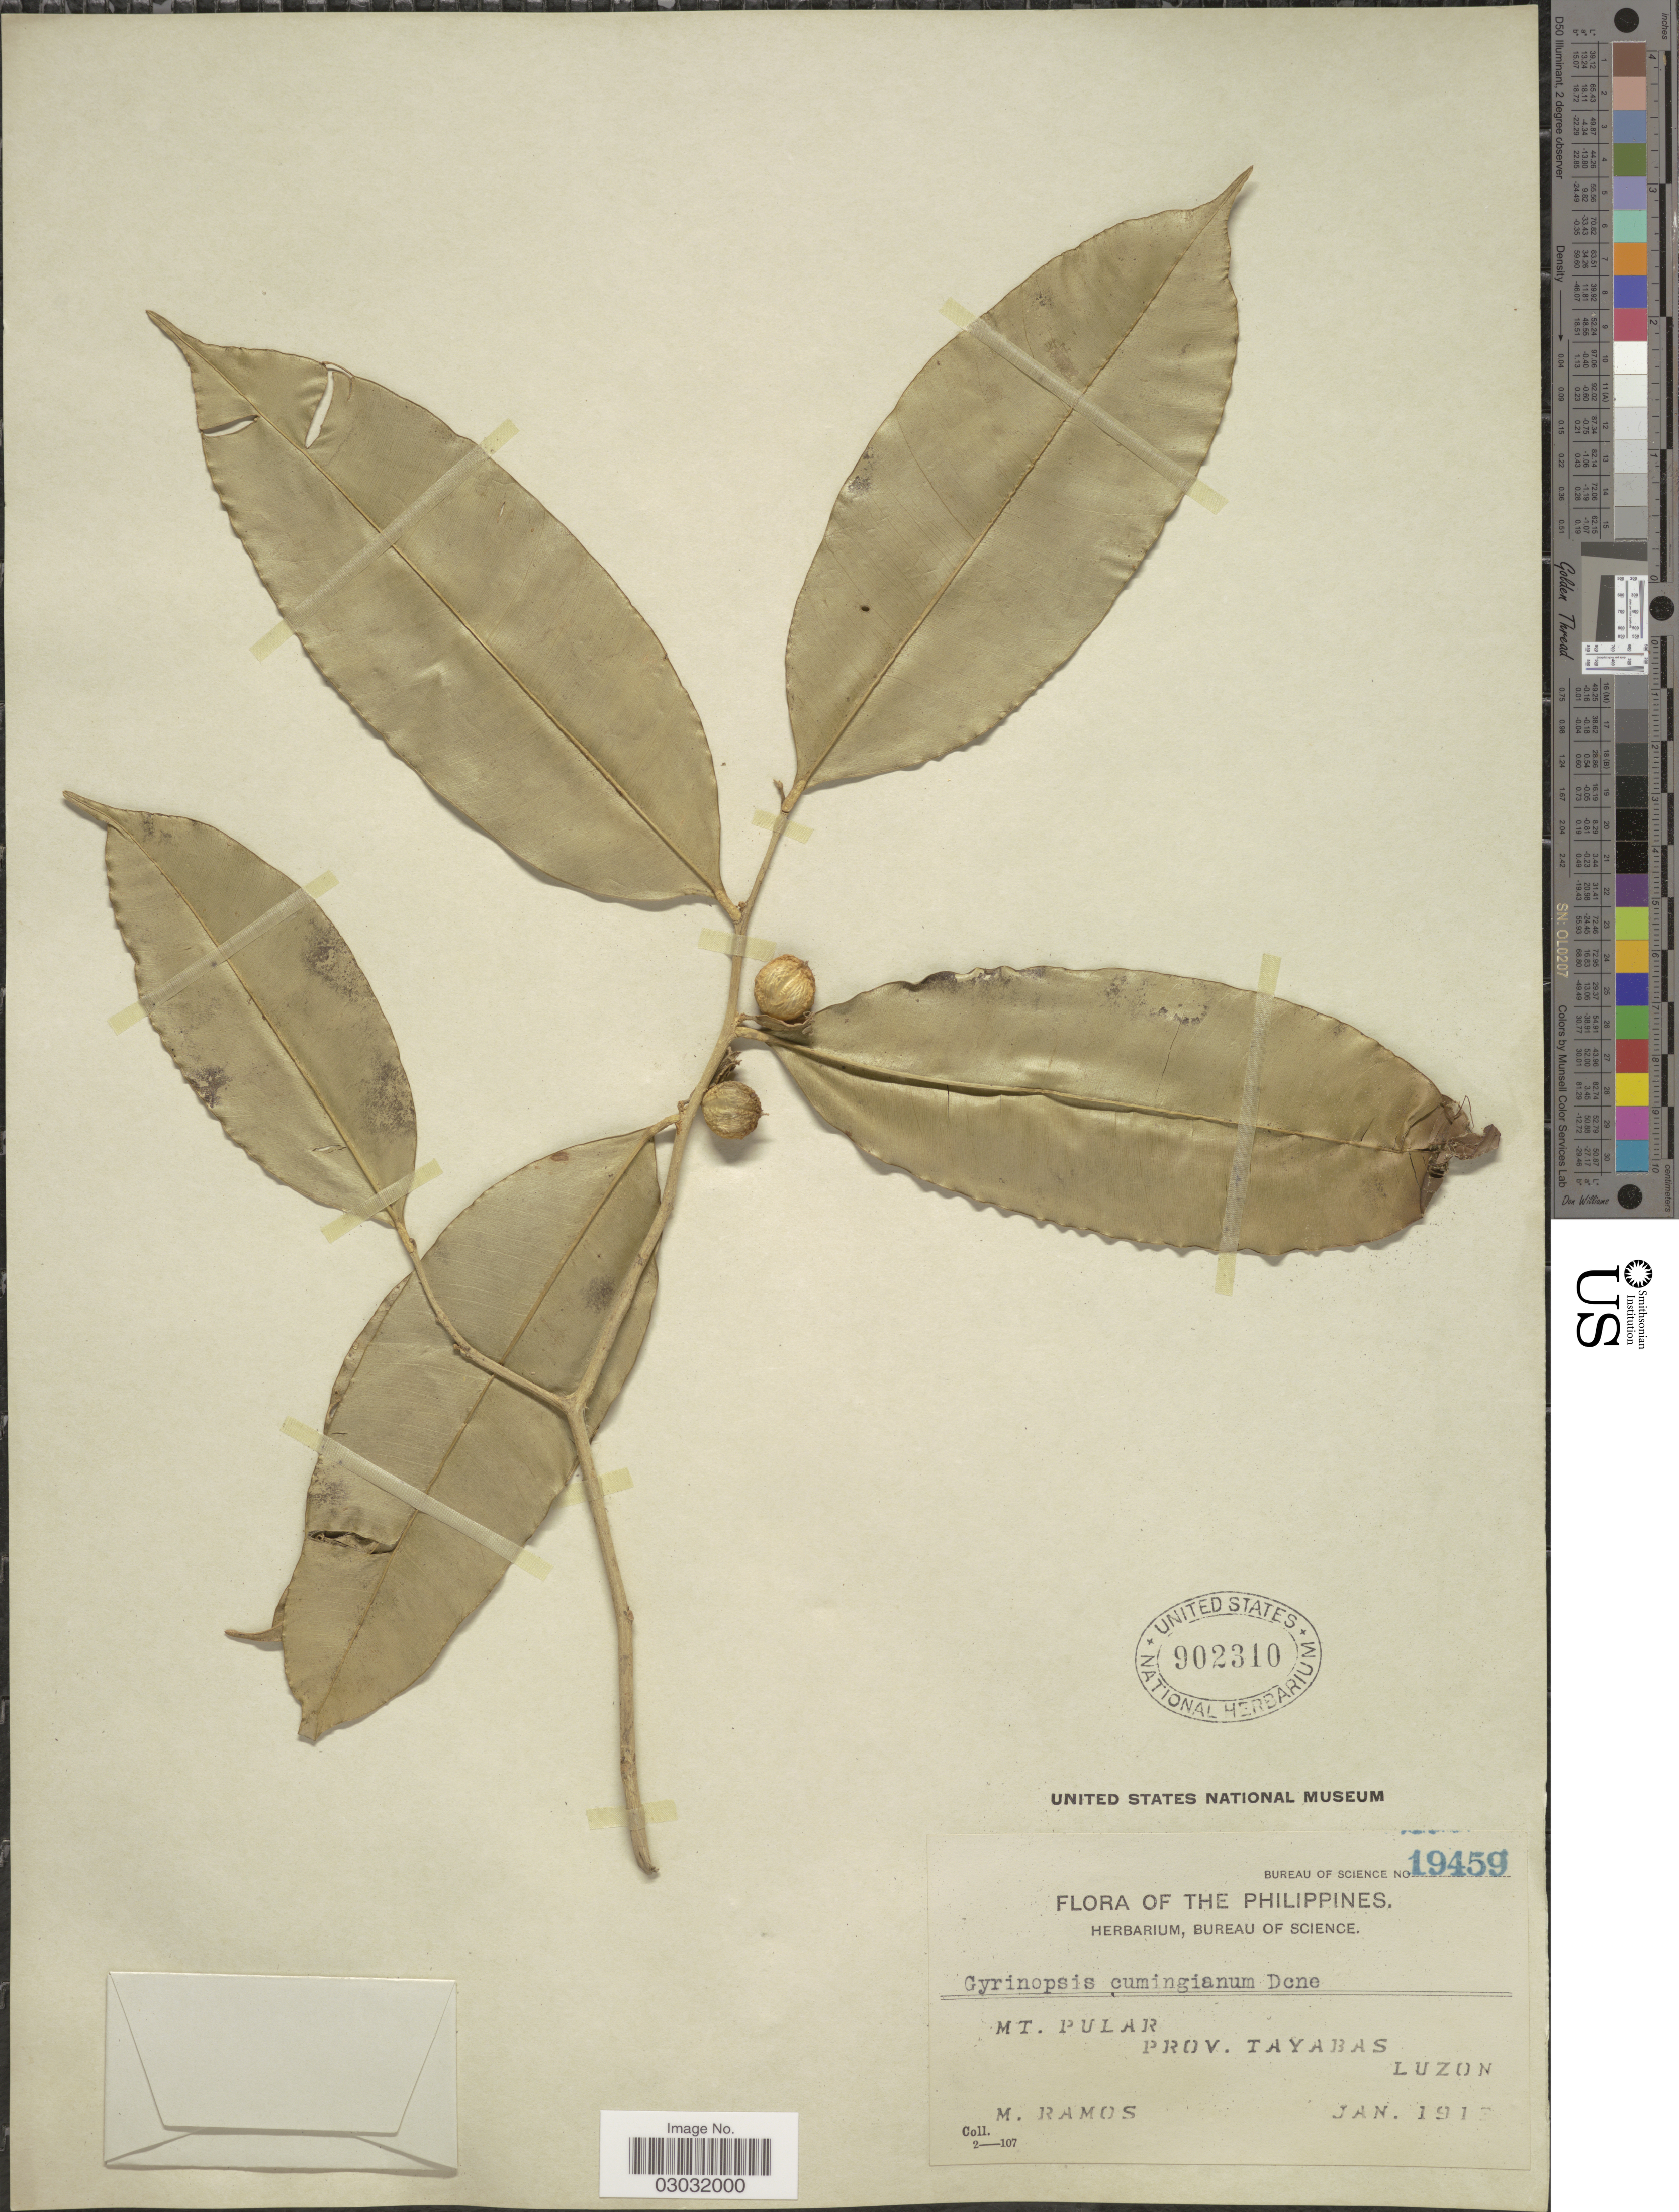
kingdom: Plantae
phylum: Tracheophyta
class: Magnoliopsida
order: Malvales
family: Thymelaeaceae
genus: Aquilaria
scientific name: Aquilaria cumingiana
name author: (Decne.) Ridl.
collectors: M. Ramos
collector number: Bureau of Science 19459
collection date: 1913-01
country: Philippines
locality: Mt. Pular, Prov. Tayabas, Luzon.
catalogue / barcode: US 902310